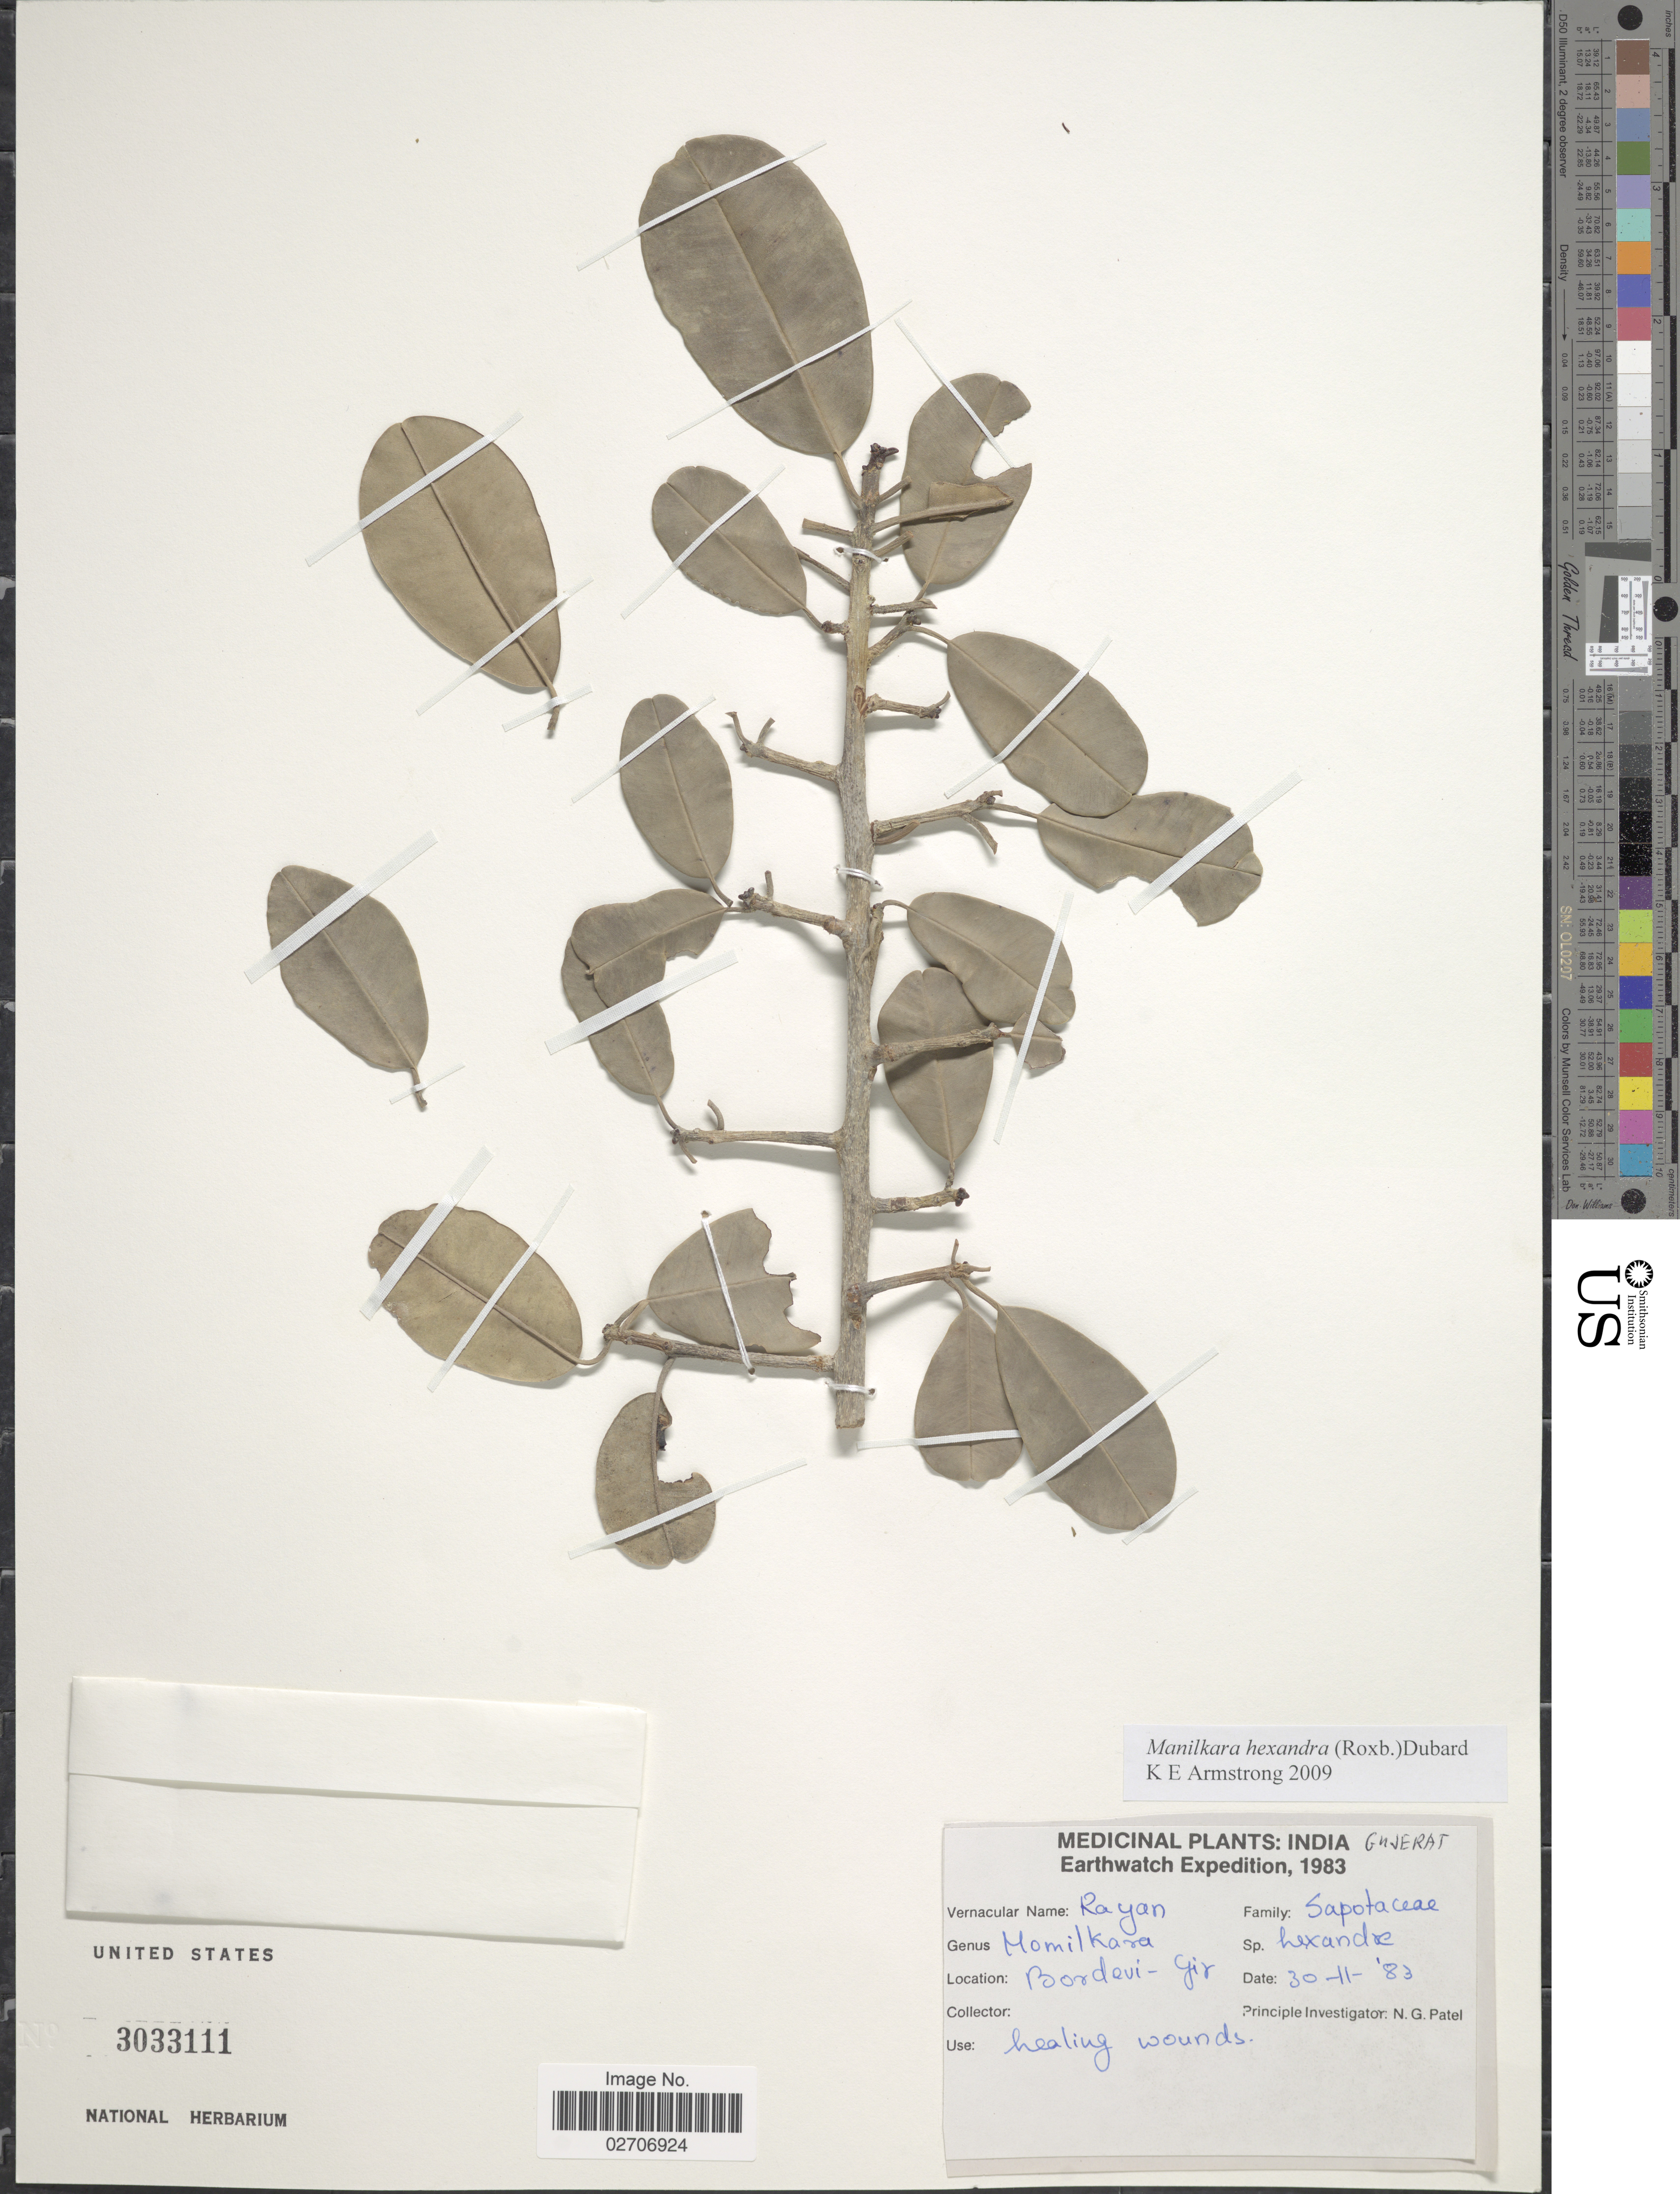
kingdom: Plantae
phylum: Tracheophyta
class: Magnoliopsida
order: Ericales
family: Sapotaceae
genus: Manilkara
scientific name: Manilkara hexandra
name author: (Roxb.) Dubard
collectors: N. Patel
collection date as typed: Transcribed d/m/y: 30/11/83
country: India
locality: Earthwatch, Bosdevi-Gir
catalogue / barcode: US 3033111